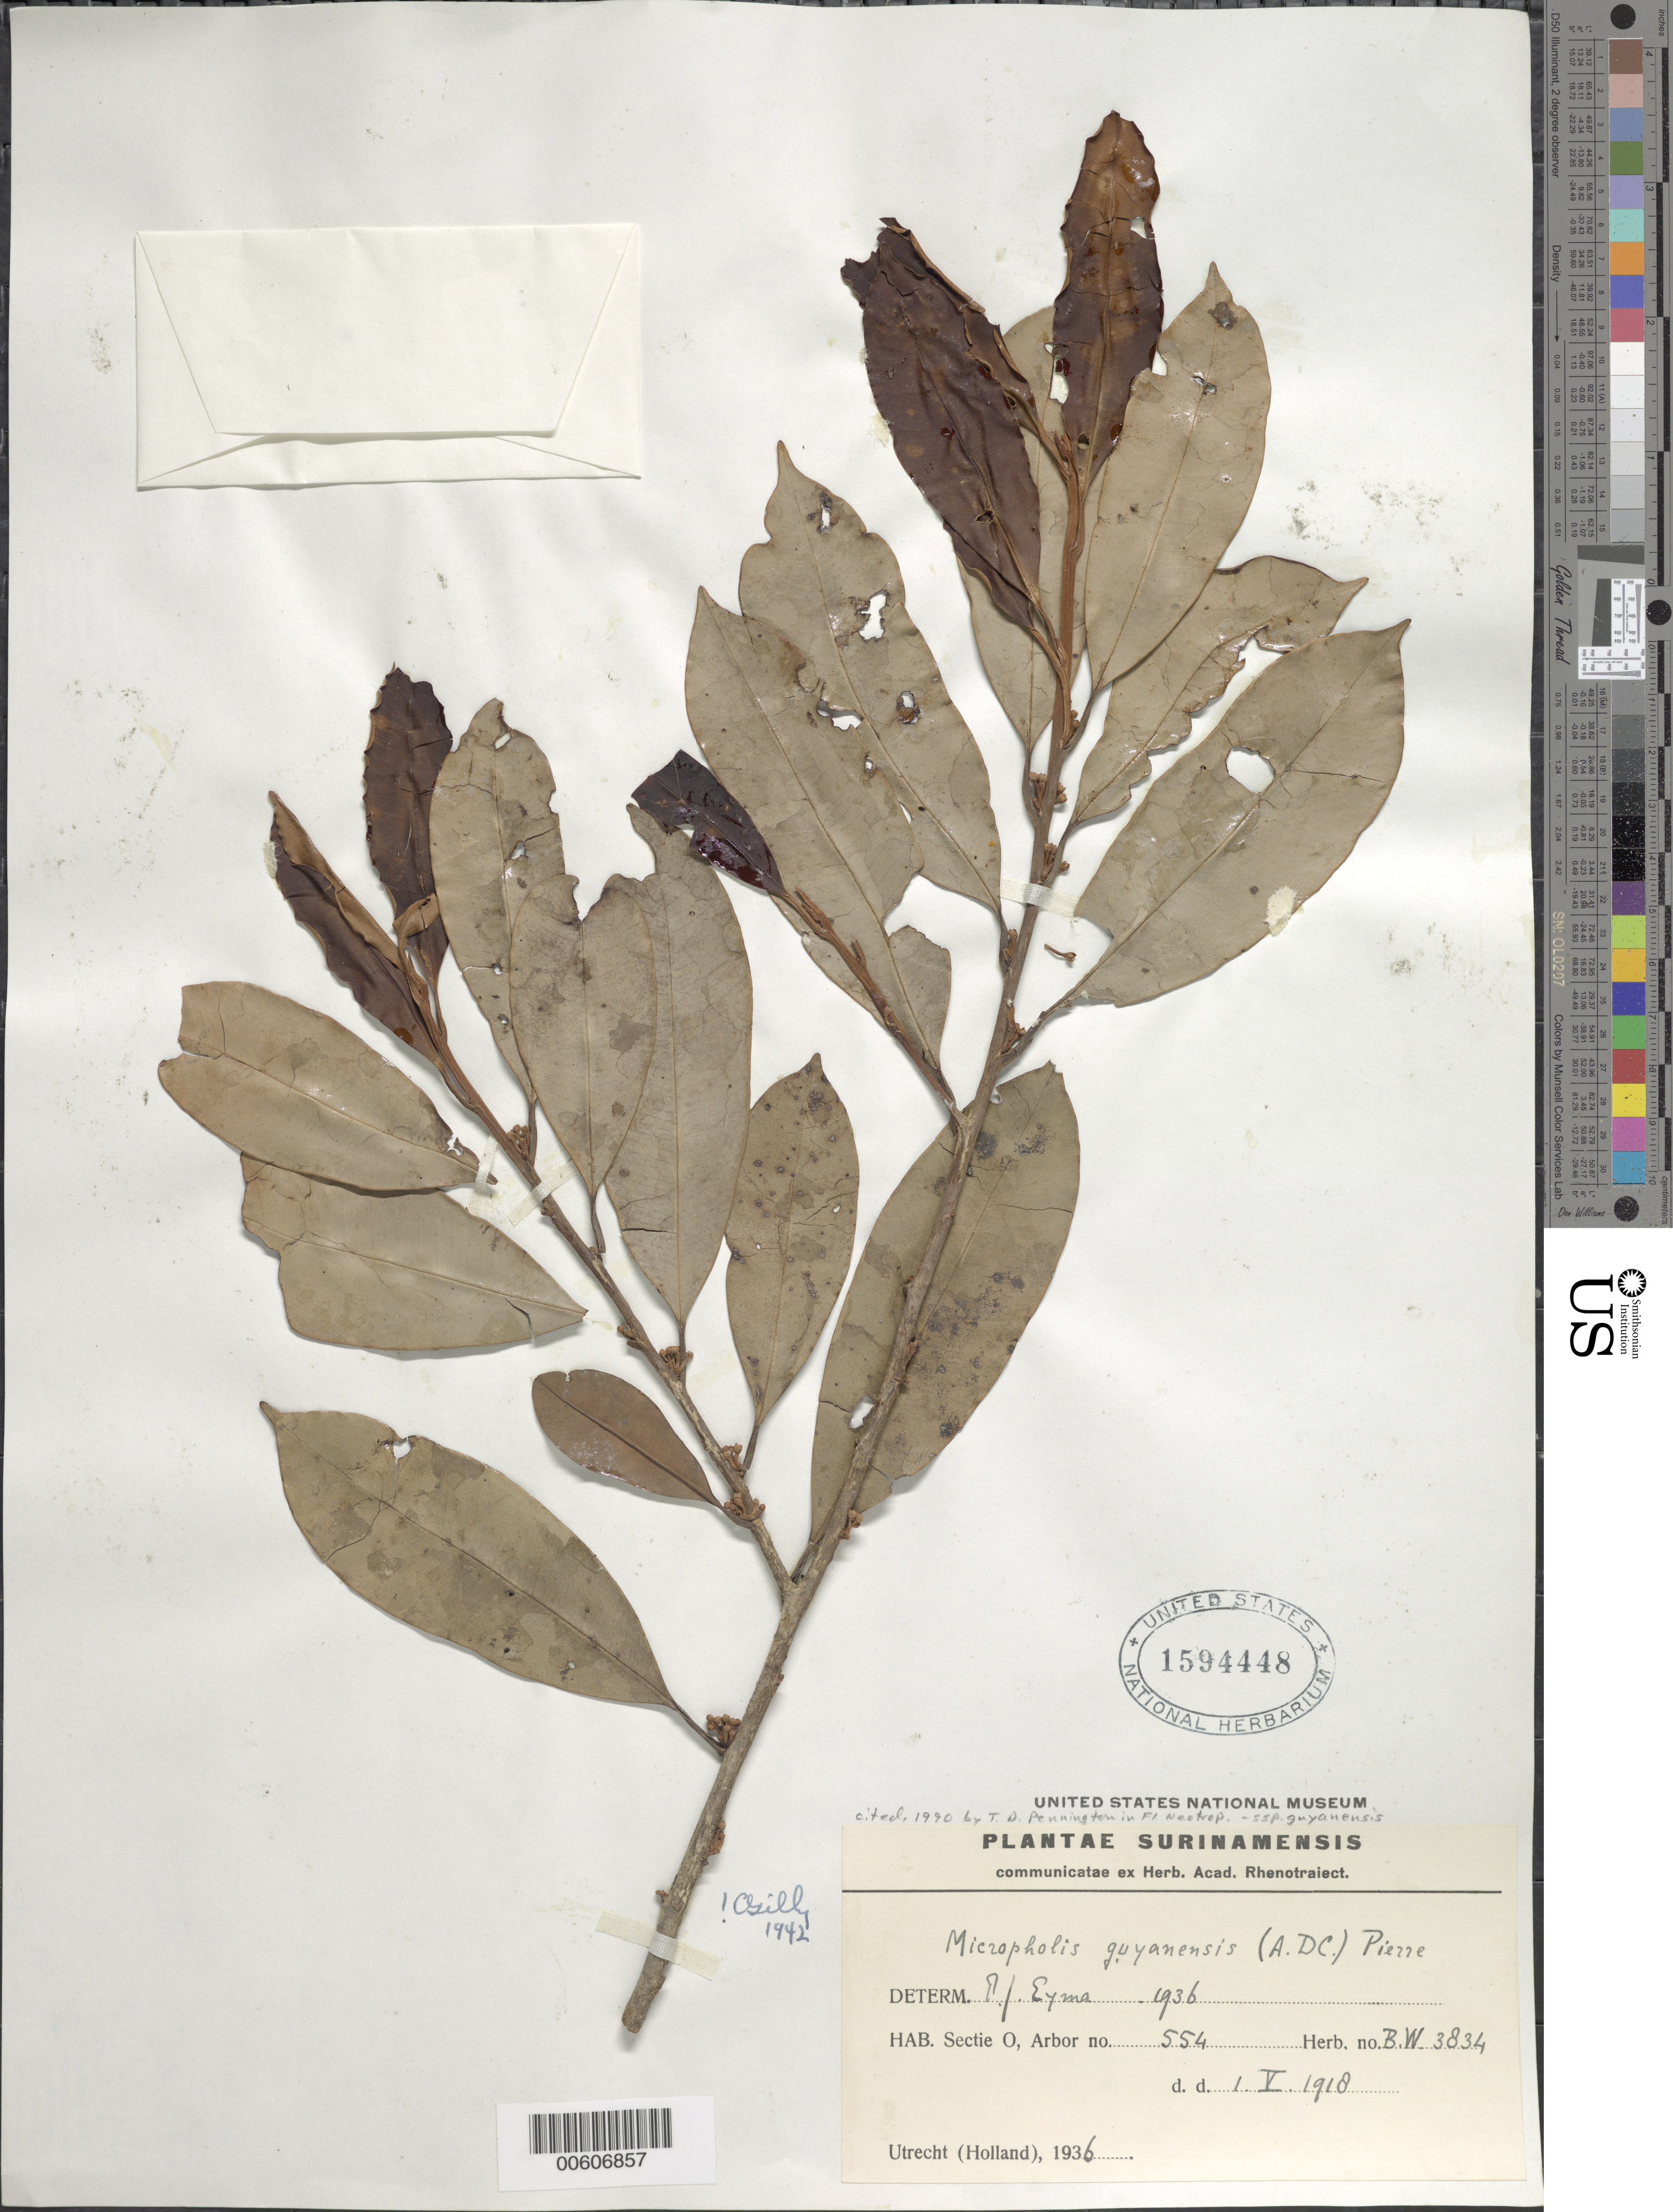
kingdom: Plantae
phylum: Tracheophyta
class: Magnoliopsida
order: Ericales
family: Sapotaceae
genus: Micropholis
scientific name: Micropholis guyanensis subsp. guyanensis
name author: (A. DC.) Pierre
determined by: Pennington, T. D., (K)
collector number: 3834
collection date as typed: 1-May-18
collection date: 1918-05-01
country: Suriname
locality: Sectie O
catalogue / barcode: US 1594448